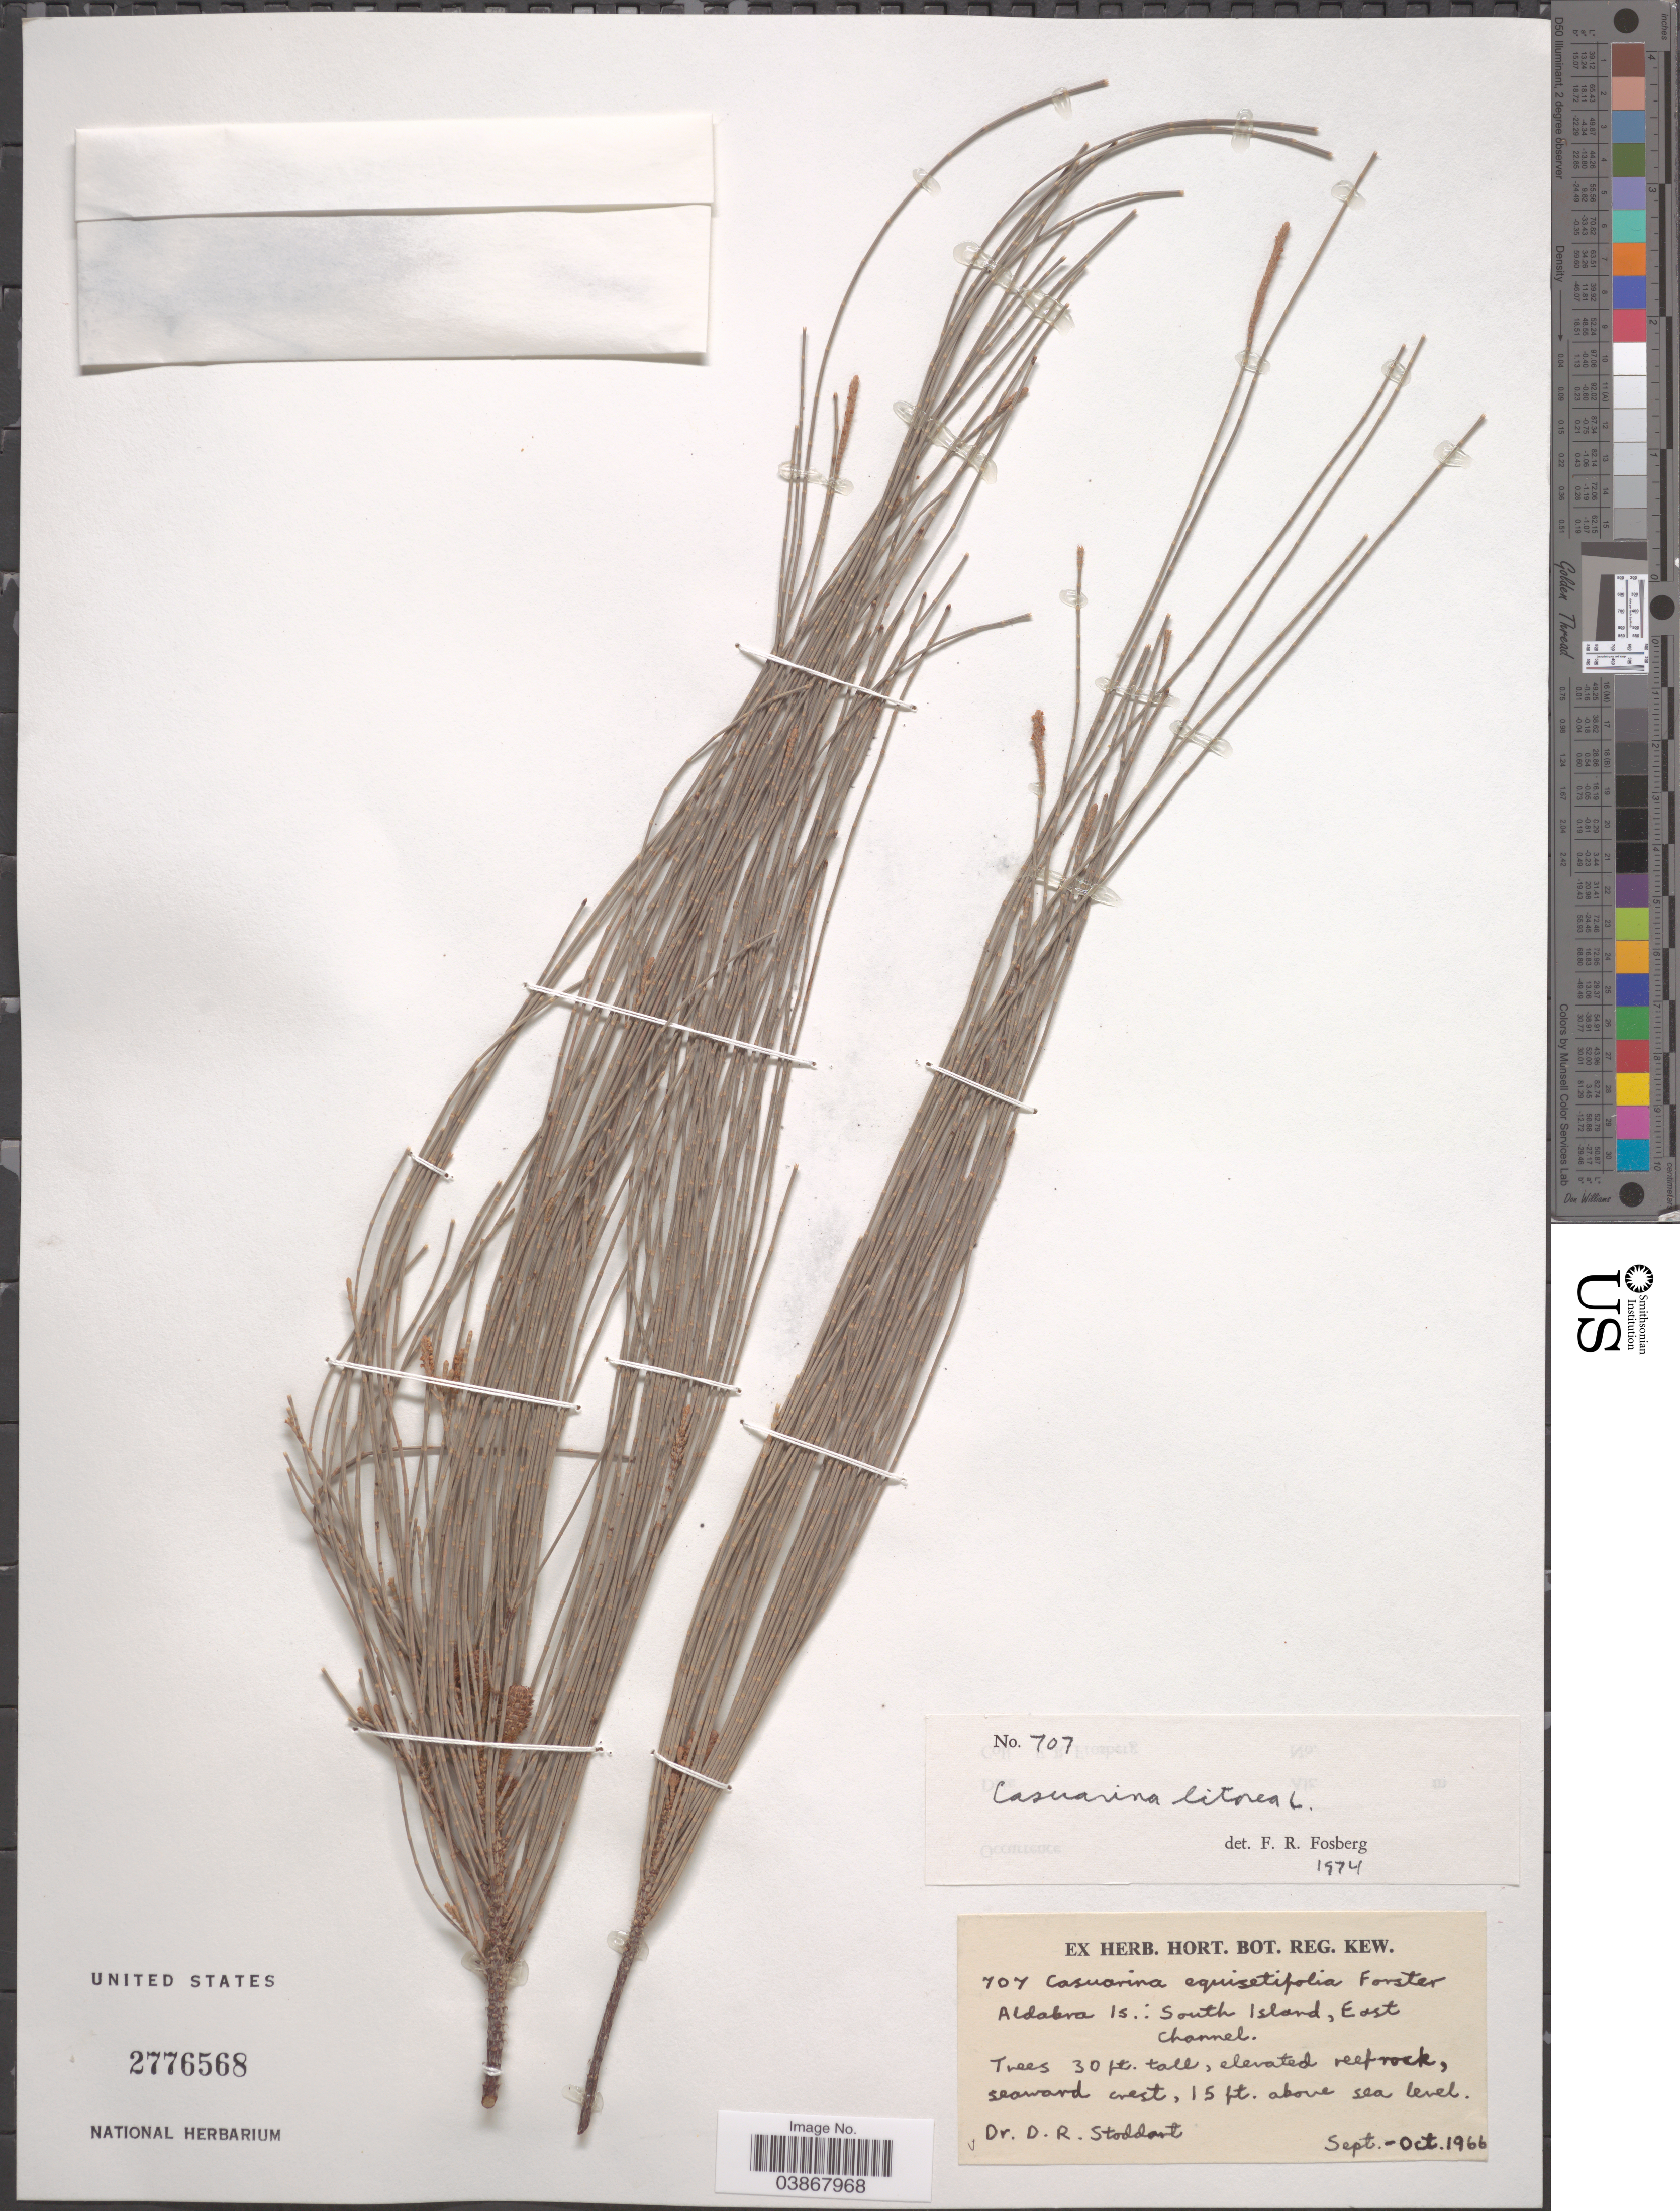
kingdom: Plantae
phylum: Tracheophyta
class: Magnoliopsida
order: Fagales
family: Casuarinaceae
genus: Casuarina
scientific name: Casuarina litorea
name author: Rumph.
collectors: D. R. Stoddart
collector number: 707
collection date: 1966-09/1966-10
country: Seychelles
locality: Aldabra Is.: South Island, East Channel.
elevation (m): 5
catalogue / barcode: US 2776568